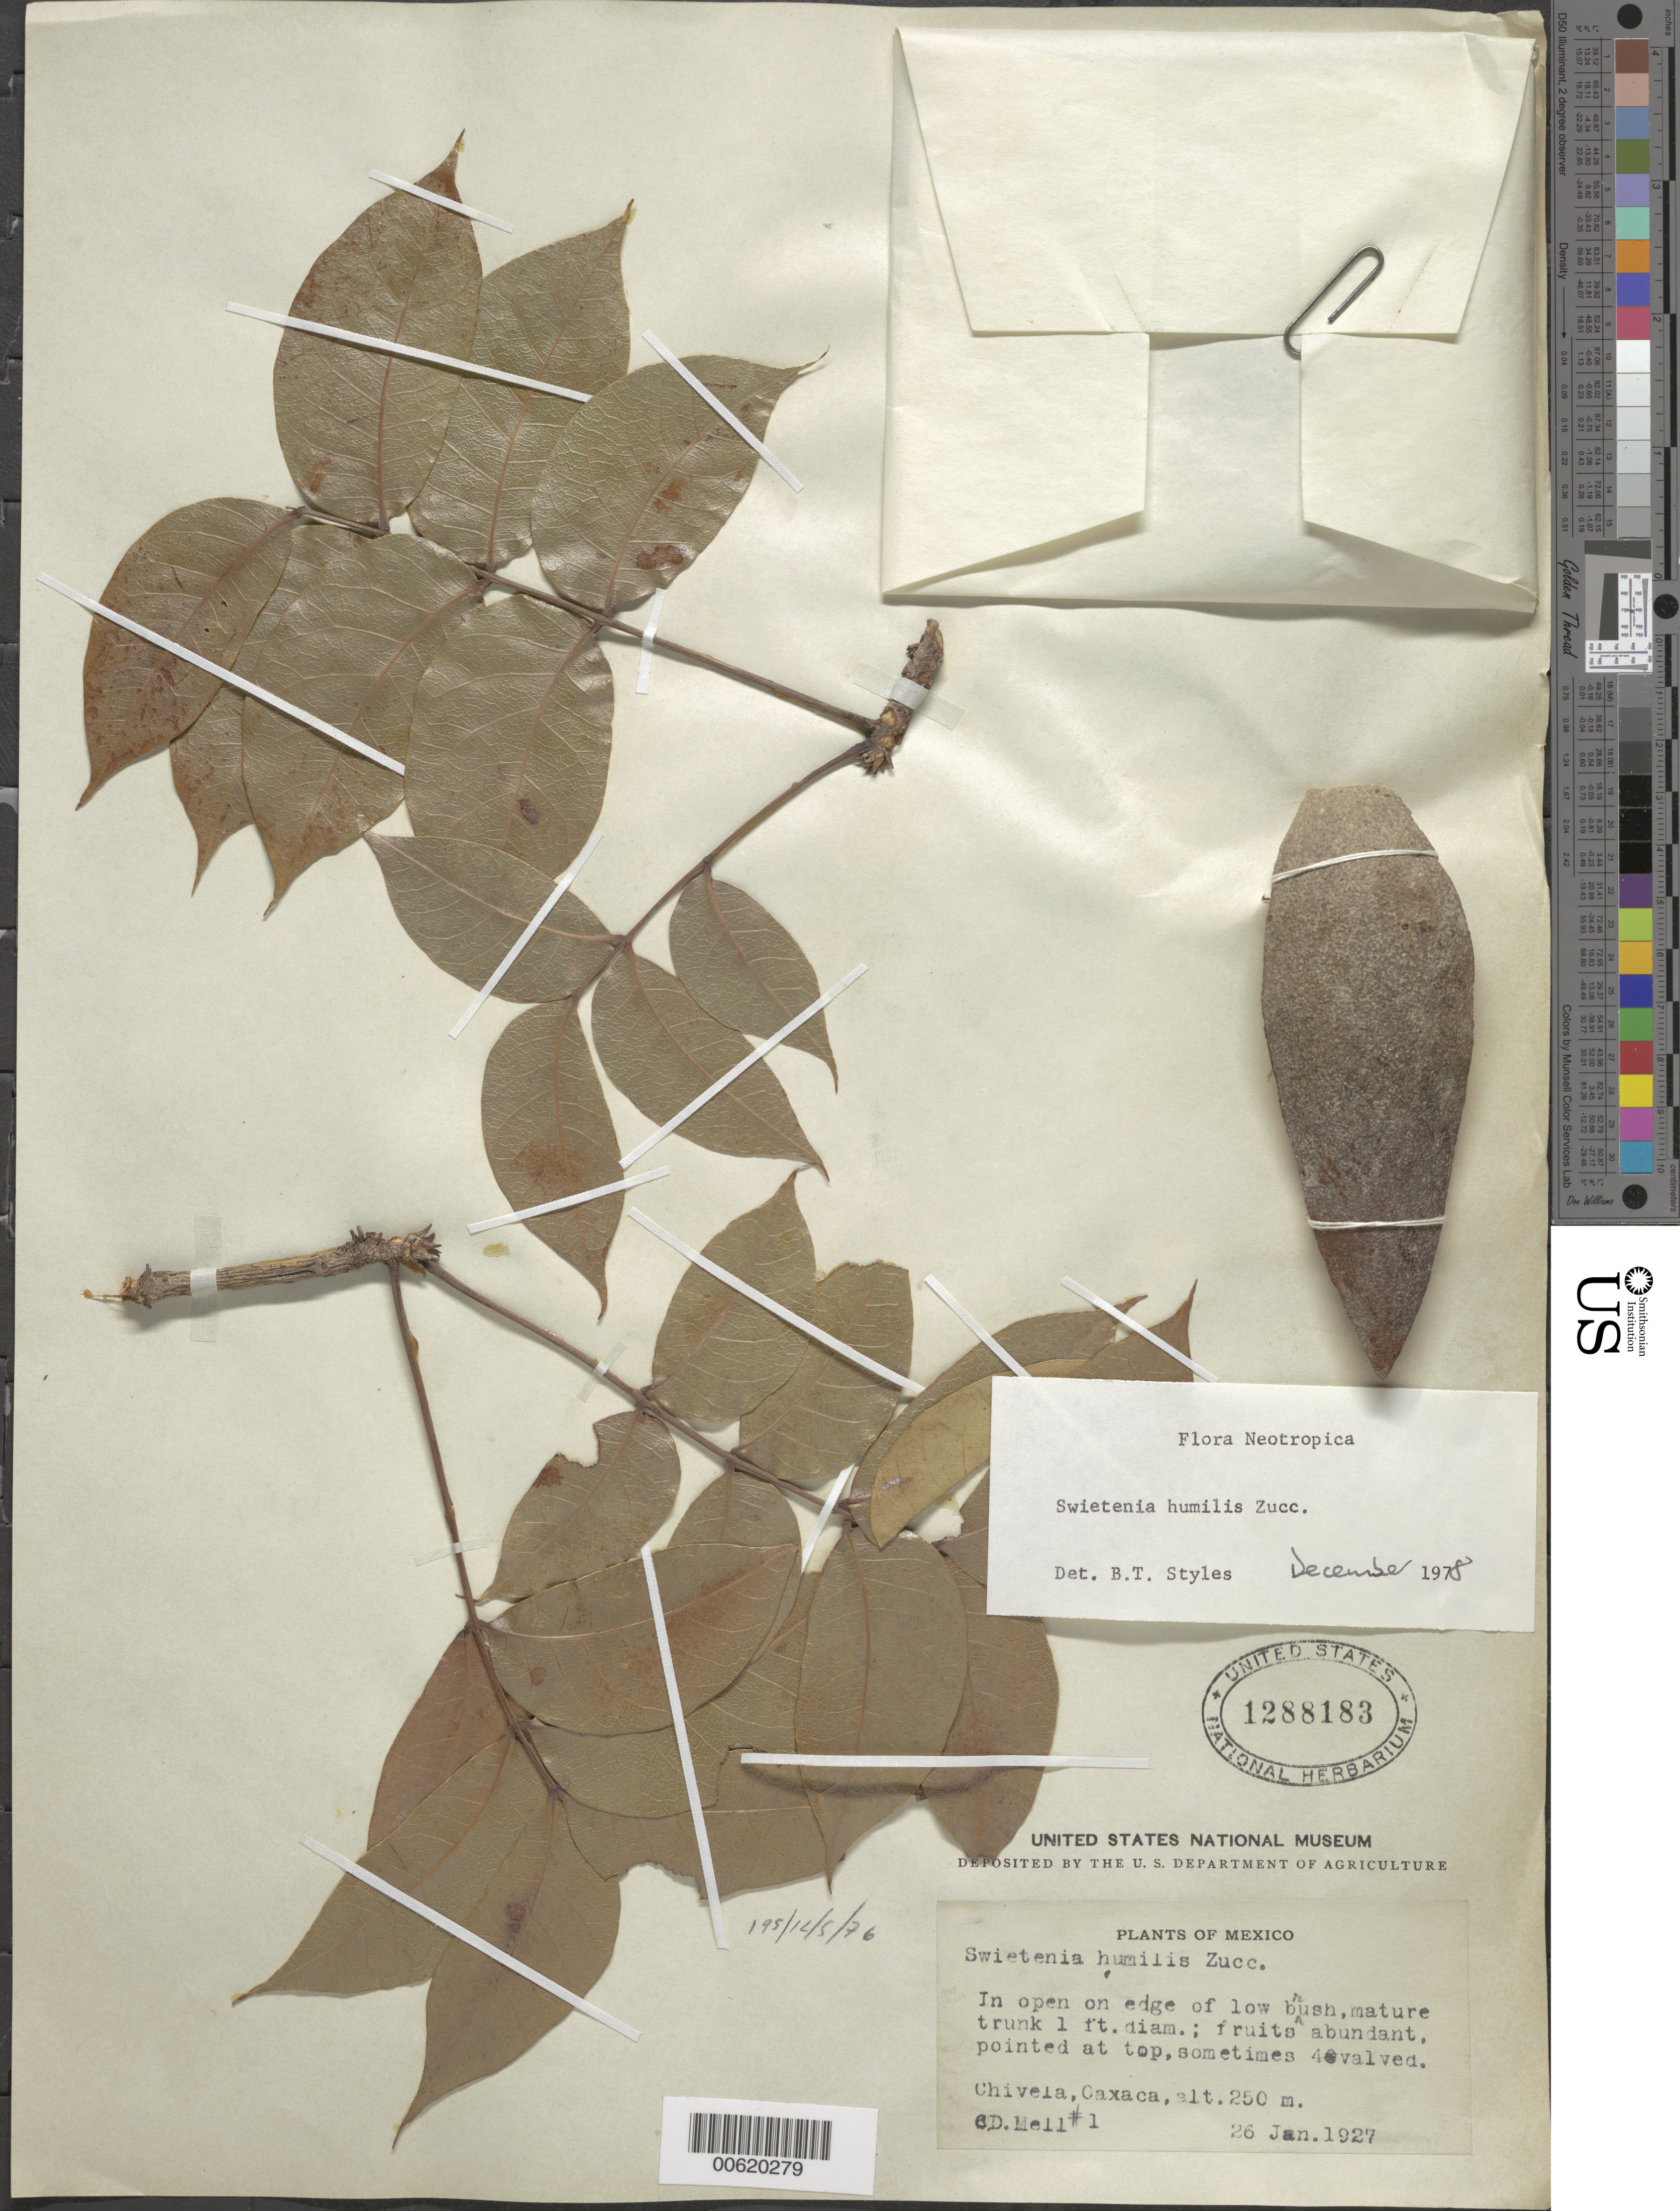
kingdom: Plantae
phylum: Tracheophyta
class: Magnoliopsida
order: Sapindales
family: Meliaceae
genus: Swietenia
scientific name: Swietenia humilis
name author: Zucc.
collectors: C. D. Mell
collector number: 1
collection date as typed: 26 Jan 1927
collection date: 1927-01-26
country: Mexico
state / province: Oaxaca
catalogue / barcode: US 1288183